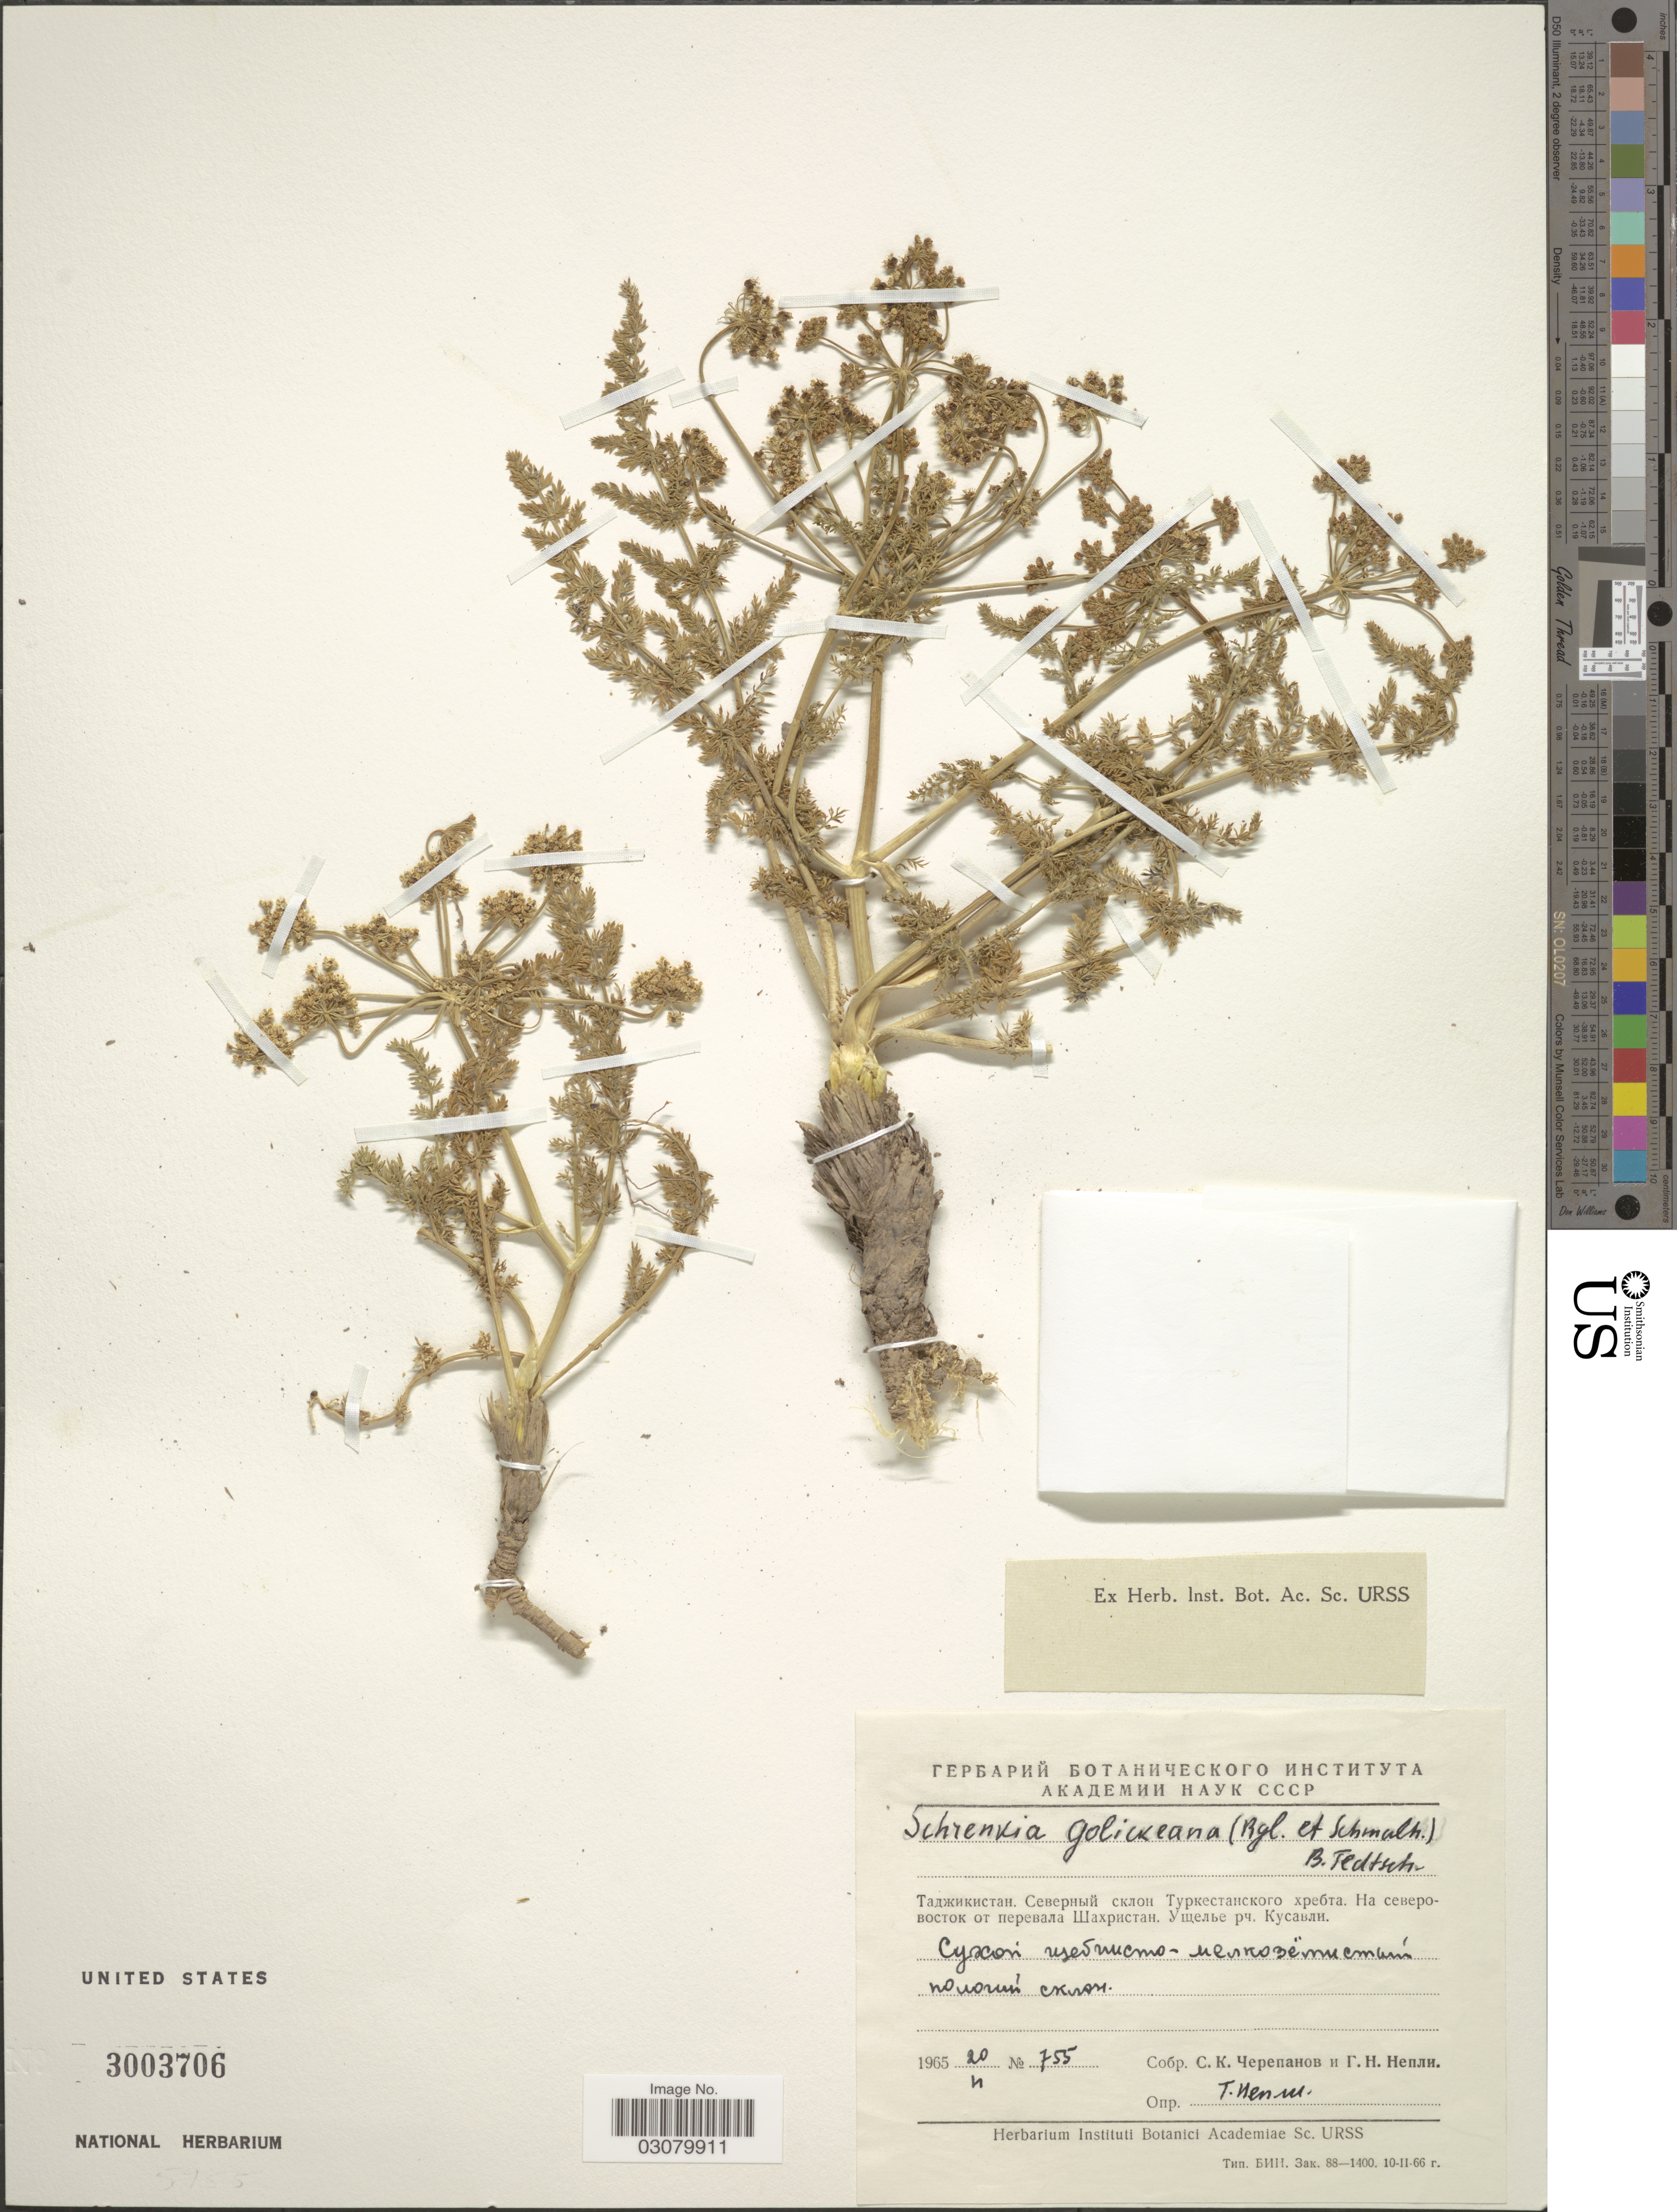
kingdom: Plantae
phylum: Tracheophyta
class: Magnoliopsida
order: Apiales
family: Apiaceae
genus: Schrenkia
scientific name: Schrenkia golickeana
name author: B. Fedtsch.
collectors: S. Cherepanov & G. Nepli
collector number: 755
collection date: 1965-06-20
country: Tajikistan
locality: NE of Pereval Shahristan near River Kuravli.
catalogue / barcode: US 3003706